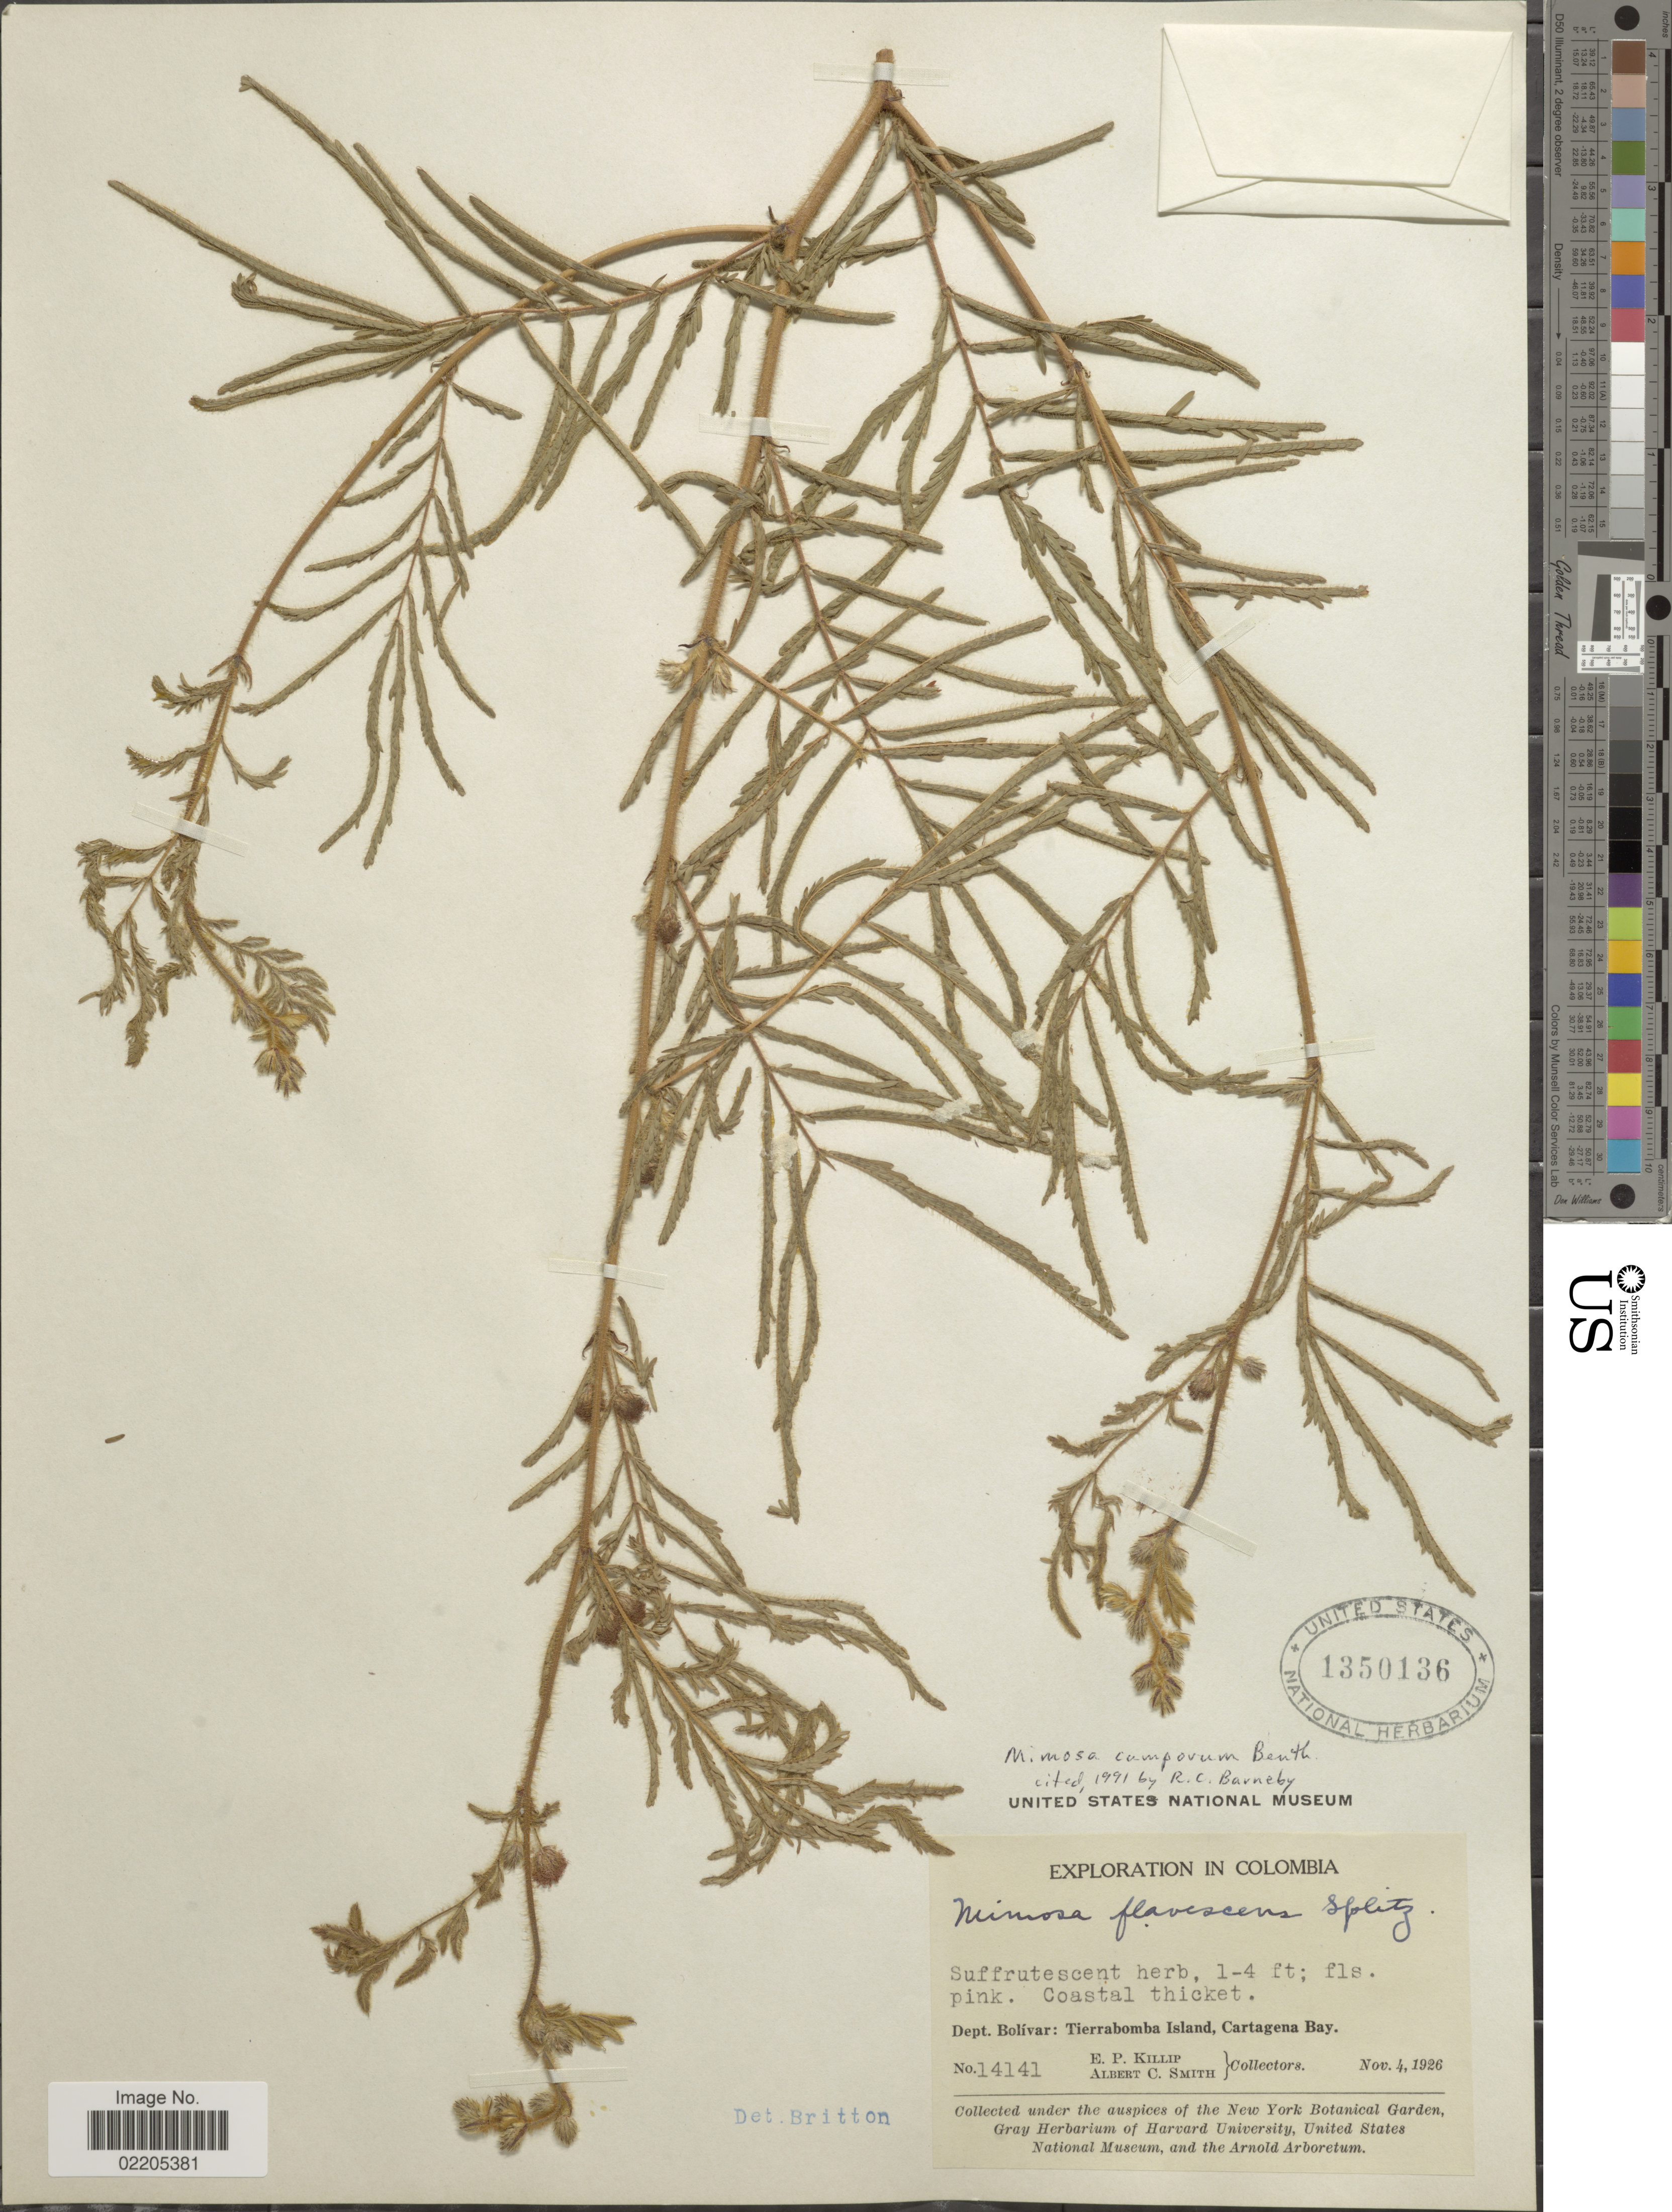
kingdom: Plantae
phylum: Tracheophyta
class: Magnoliopsida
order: Fabales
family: Fabaceae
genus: Mimosa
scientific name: Mimosa camporum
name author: Benth.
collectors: E. P. Killip & A. C. Smith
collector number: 14141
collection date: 1926-11-04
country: Colombia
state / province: Bolívar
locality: Tierrabomba Island, Cartagena Bay, coastal thicket.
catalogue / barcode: US 1350136